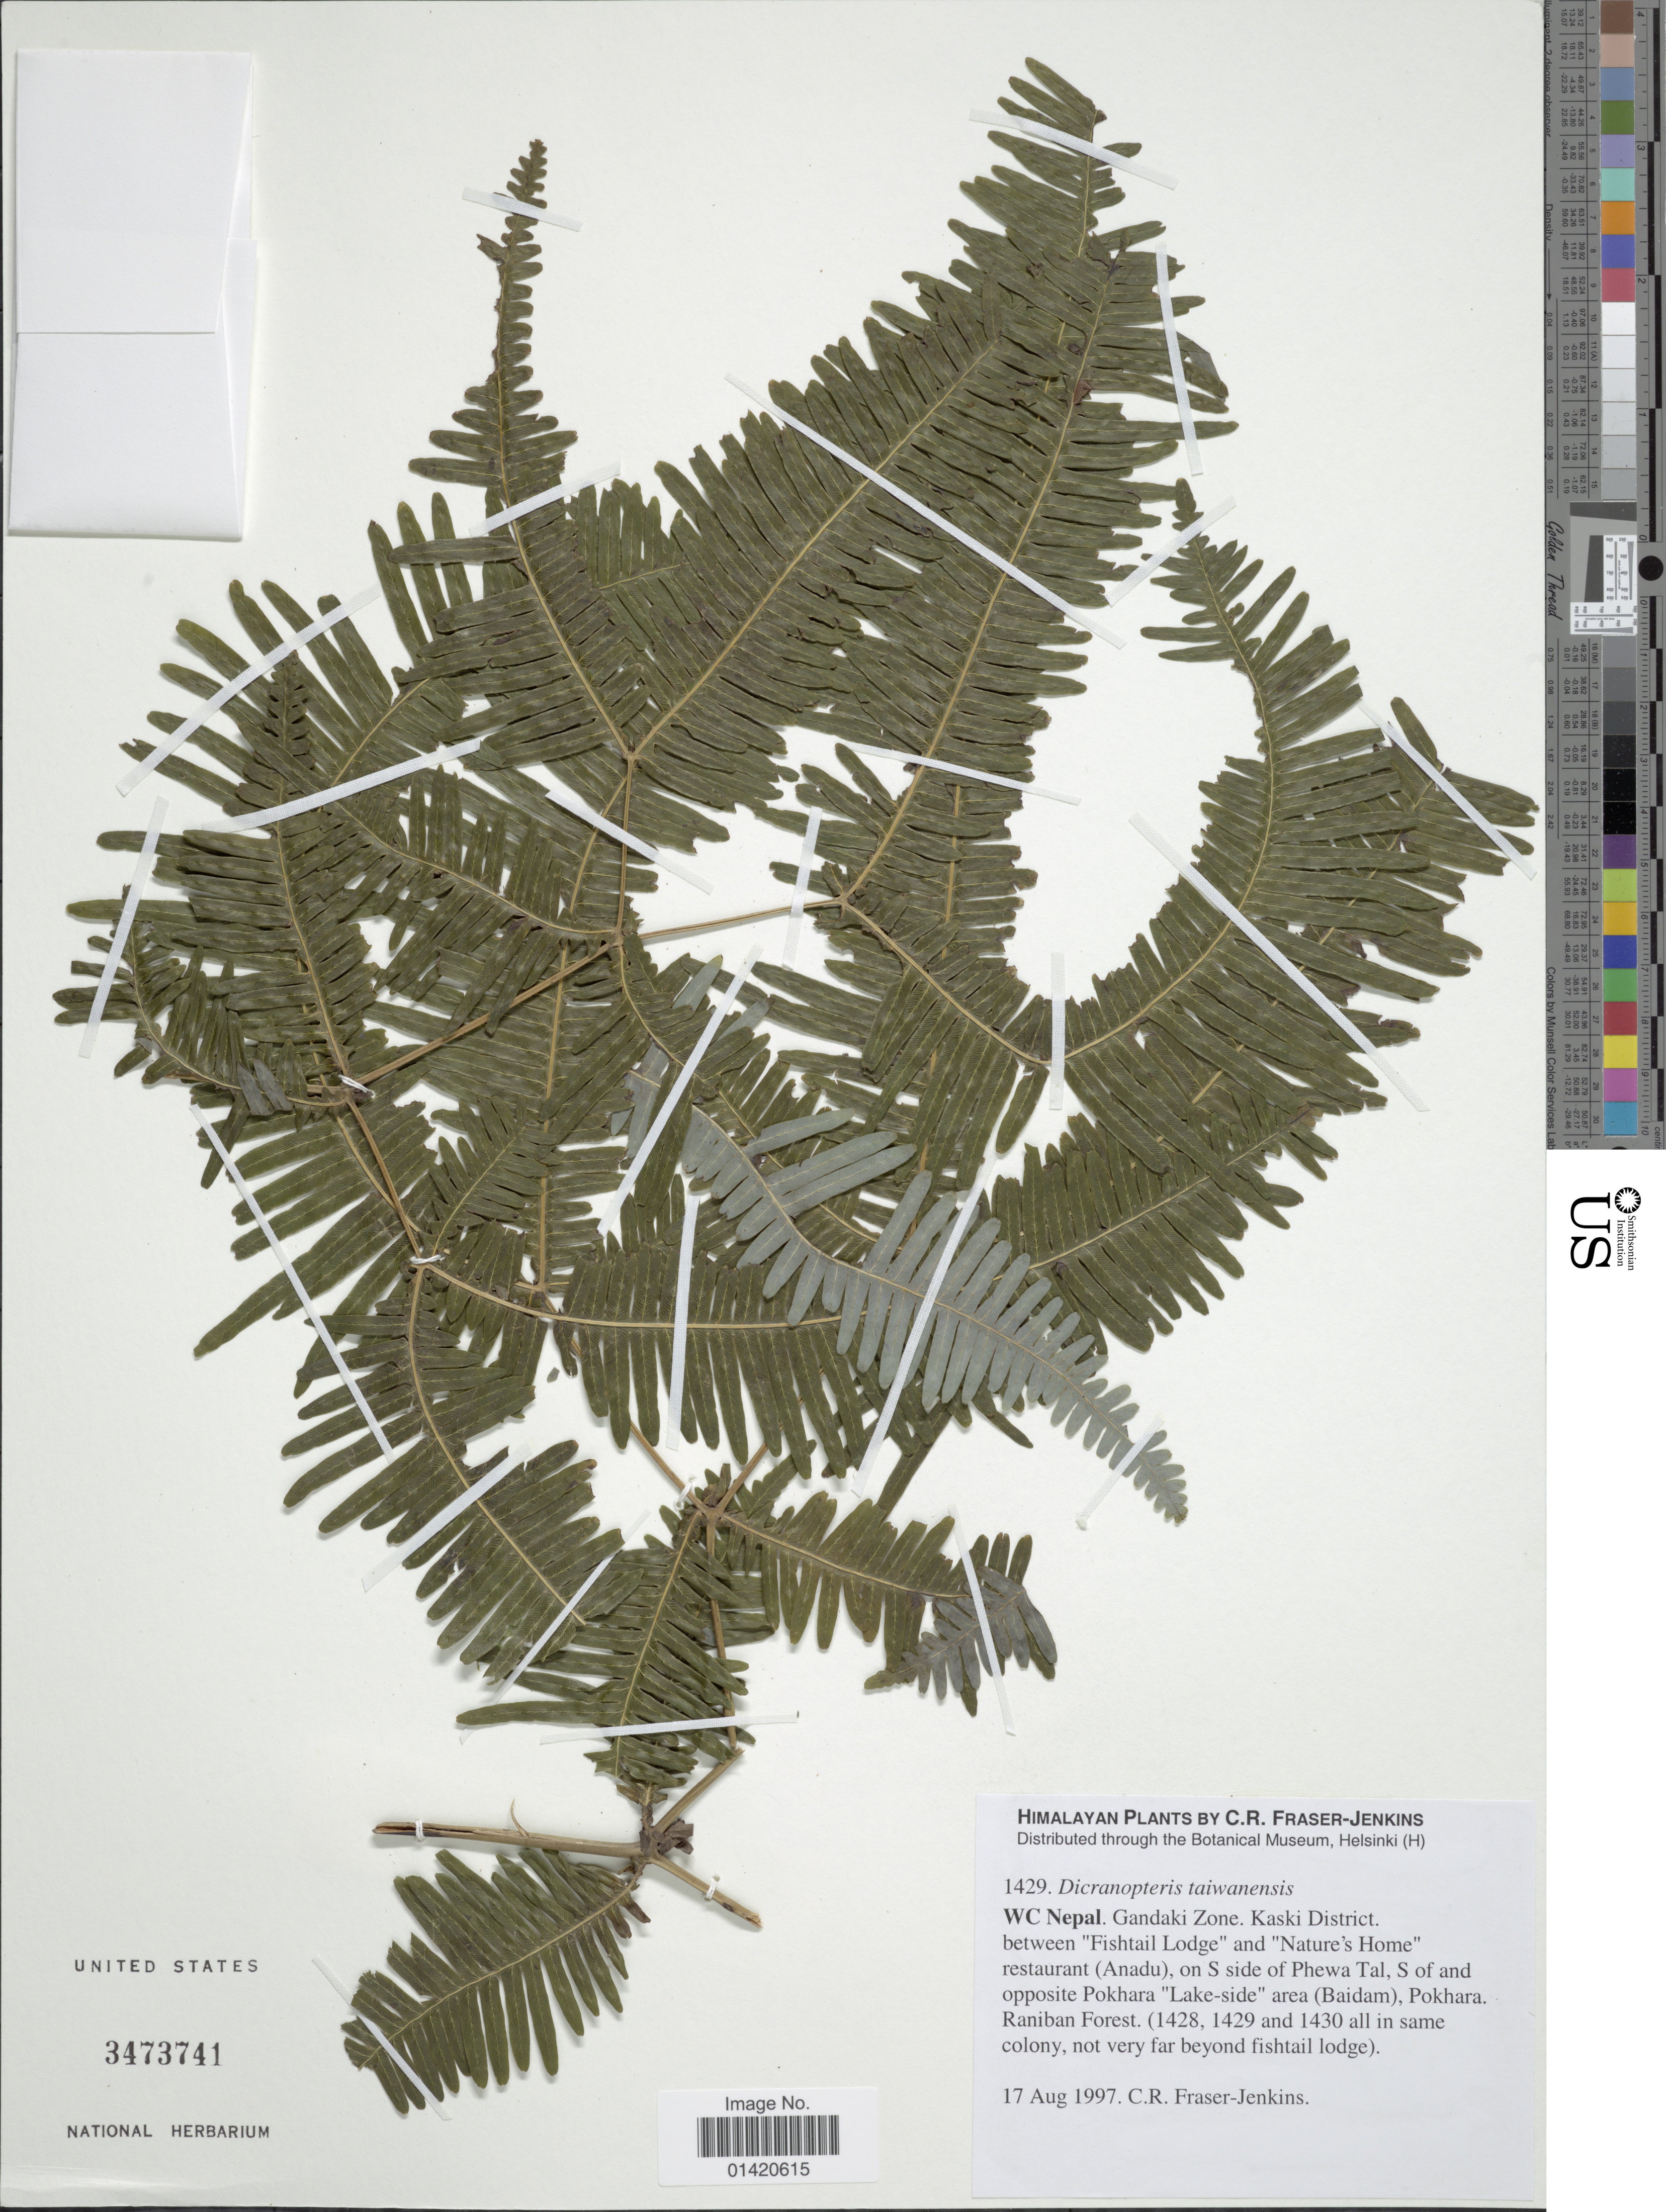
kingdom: Plantae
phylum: Tracheophyta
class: Polypodiopsida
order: Gleicheniales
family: Gleicheniaceae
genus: Dicranopteris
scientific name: Dicranopteris taiwanensis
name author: Ching & P.S. Chiu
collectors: C. R. Fraser-Jenkins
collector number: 1429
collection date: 1997-08-17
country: Nepal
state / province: Gandaki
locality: WC Nepal. gandaki Zone. Kaski District between 'Fishtail Lodge' and 'Nature's Home' restaurant (Anadu), on S side of Phewa Tal, S of and opposite Pokhara 'Lake-side' area (Baidam), Pokhara. Raniban Forest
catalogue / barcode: US 3473741